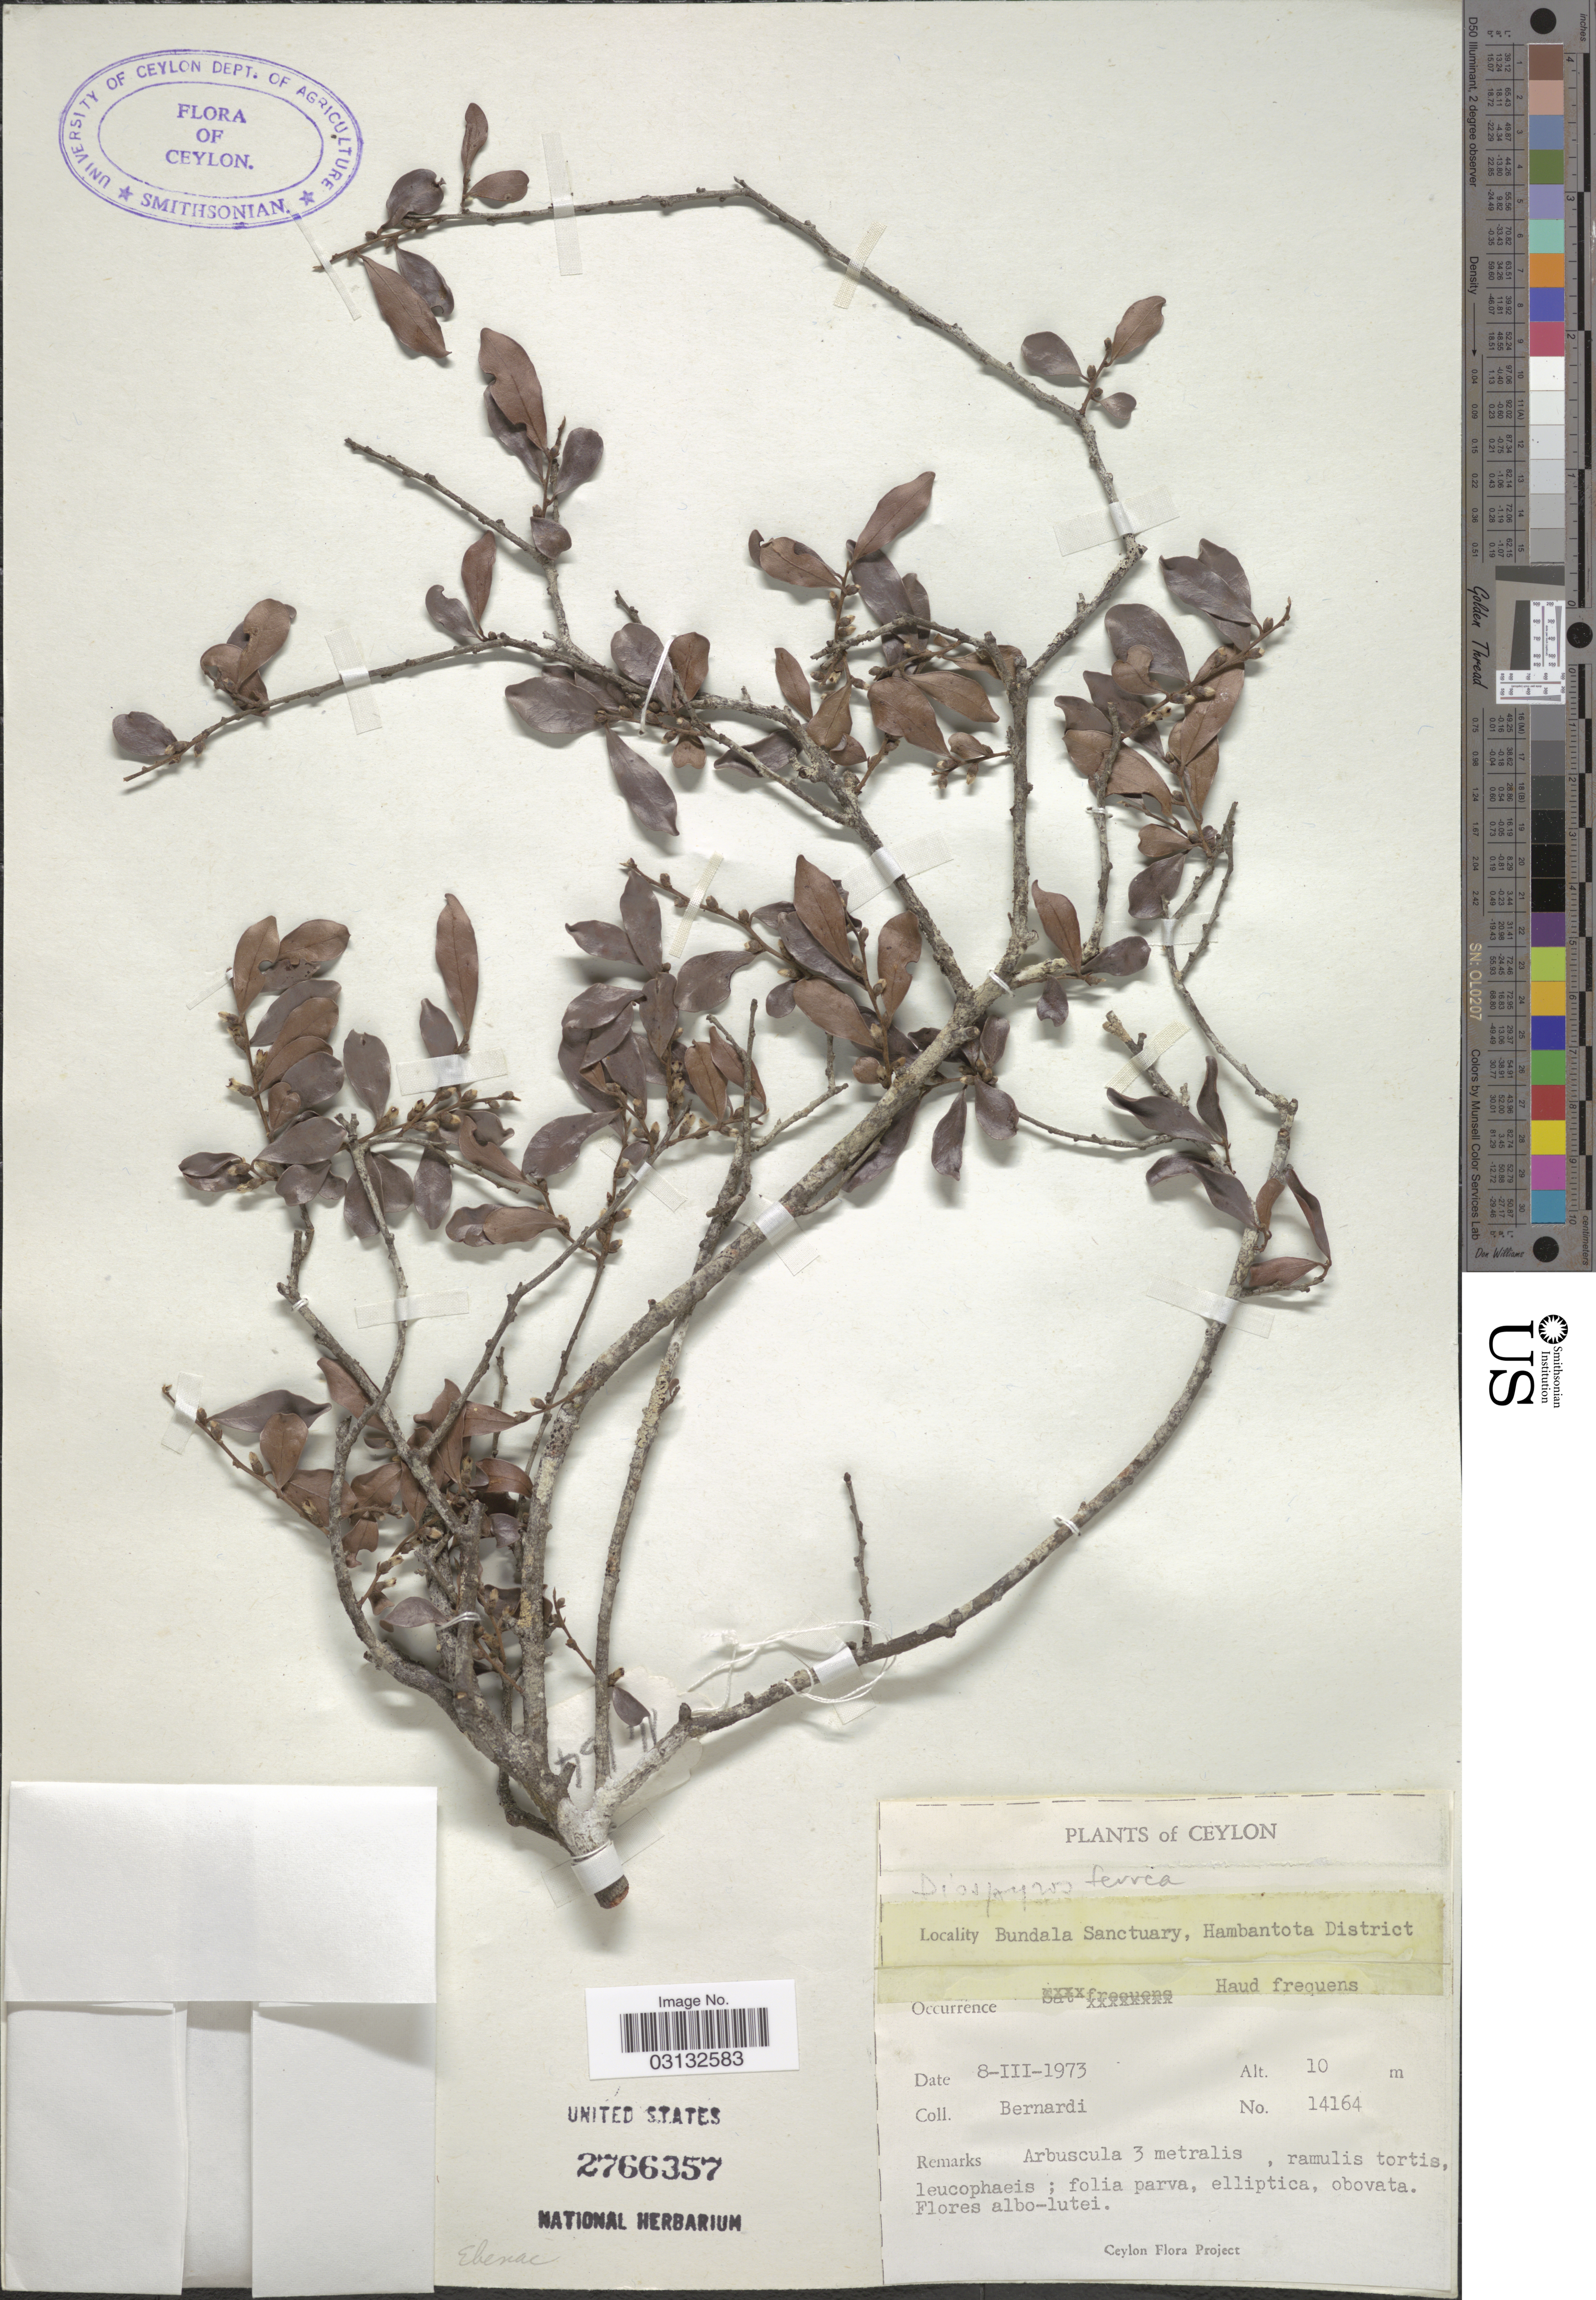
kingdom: Plantae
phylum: Tracheophyta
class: Magnoliopsida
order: Ericales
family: Ebenaceae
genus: Diospyros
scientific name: Diospyros sp.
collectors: Bernardi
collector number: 14164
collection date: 1973-03-08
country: Sri Lanka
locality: Ceylon. Bundala Sanctuary, Hambantota District.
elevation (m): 10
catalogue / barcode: US 2766357